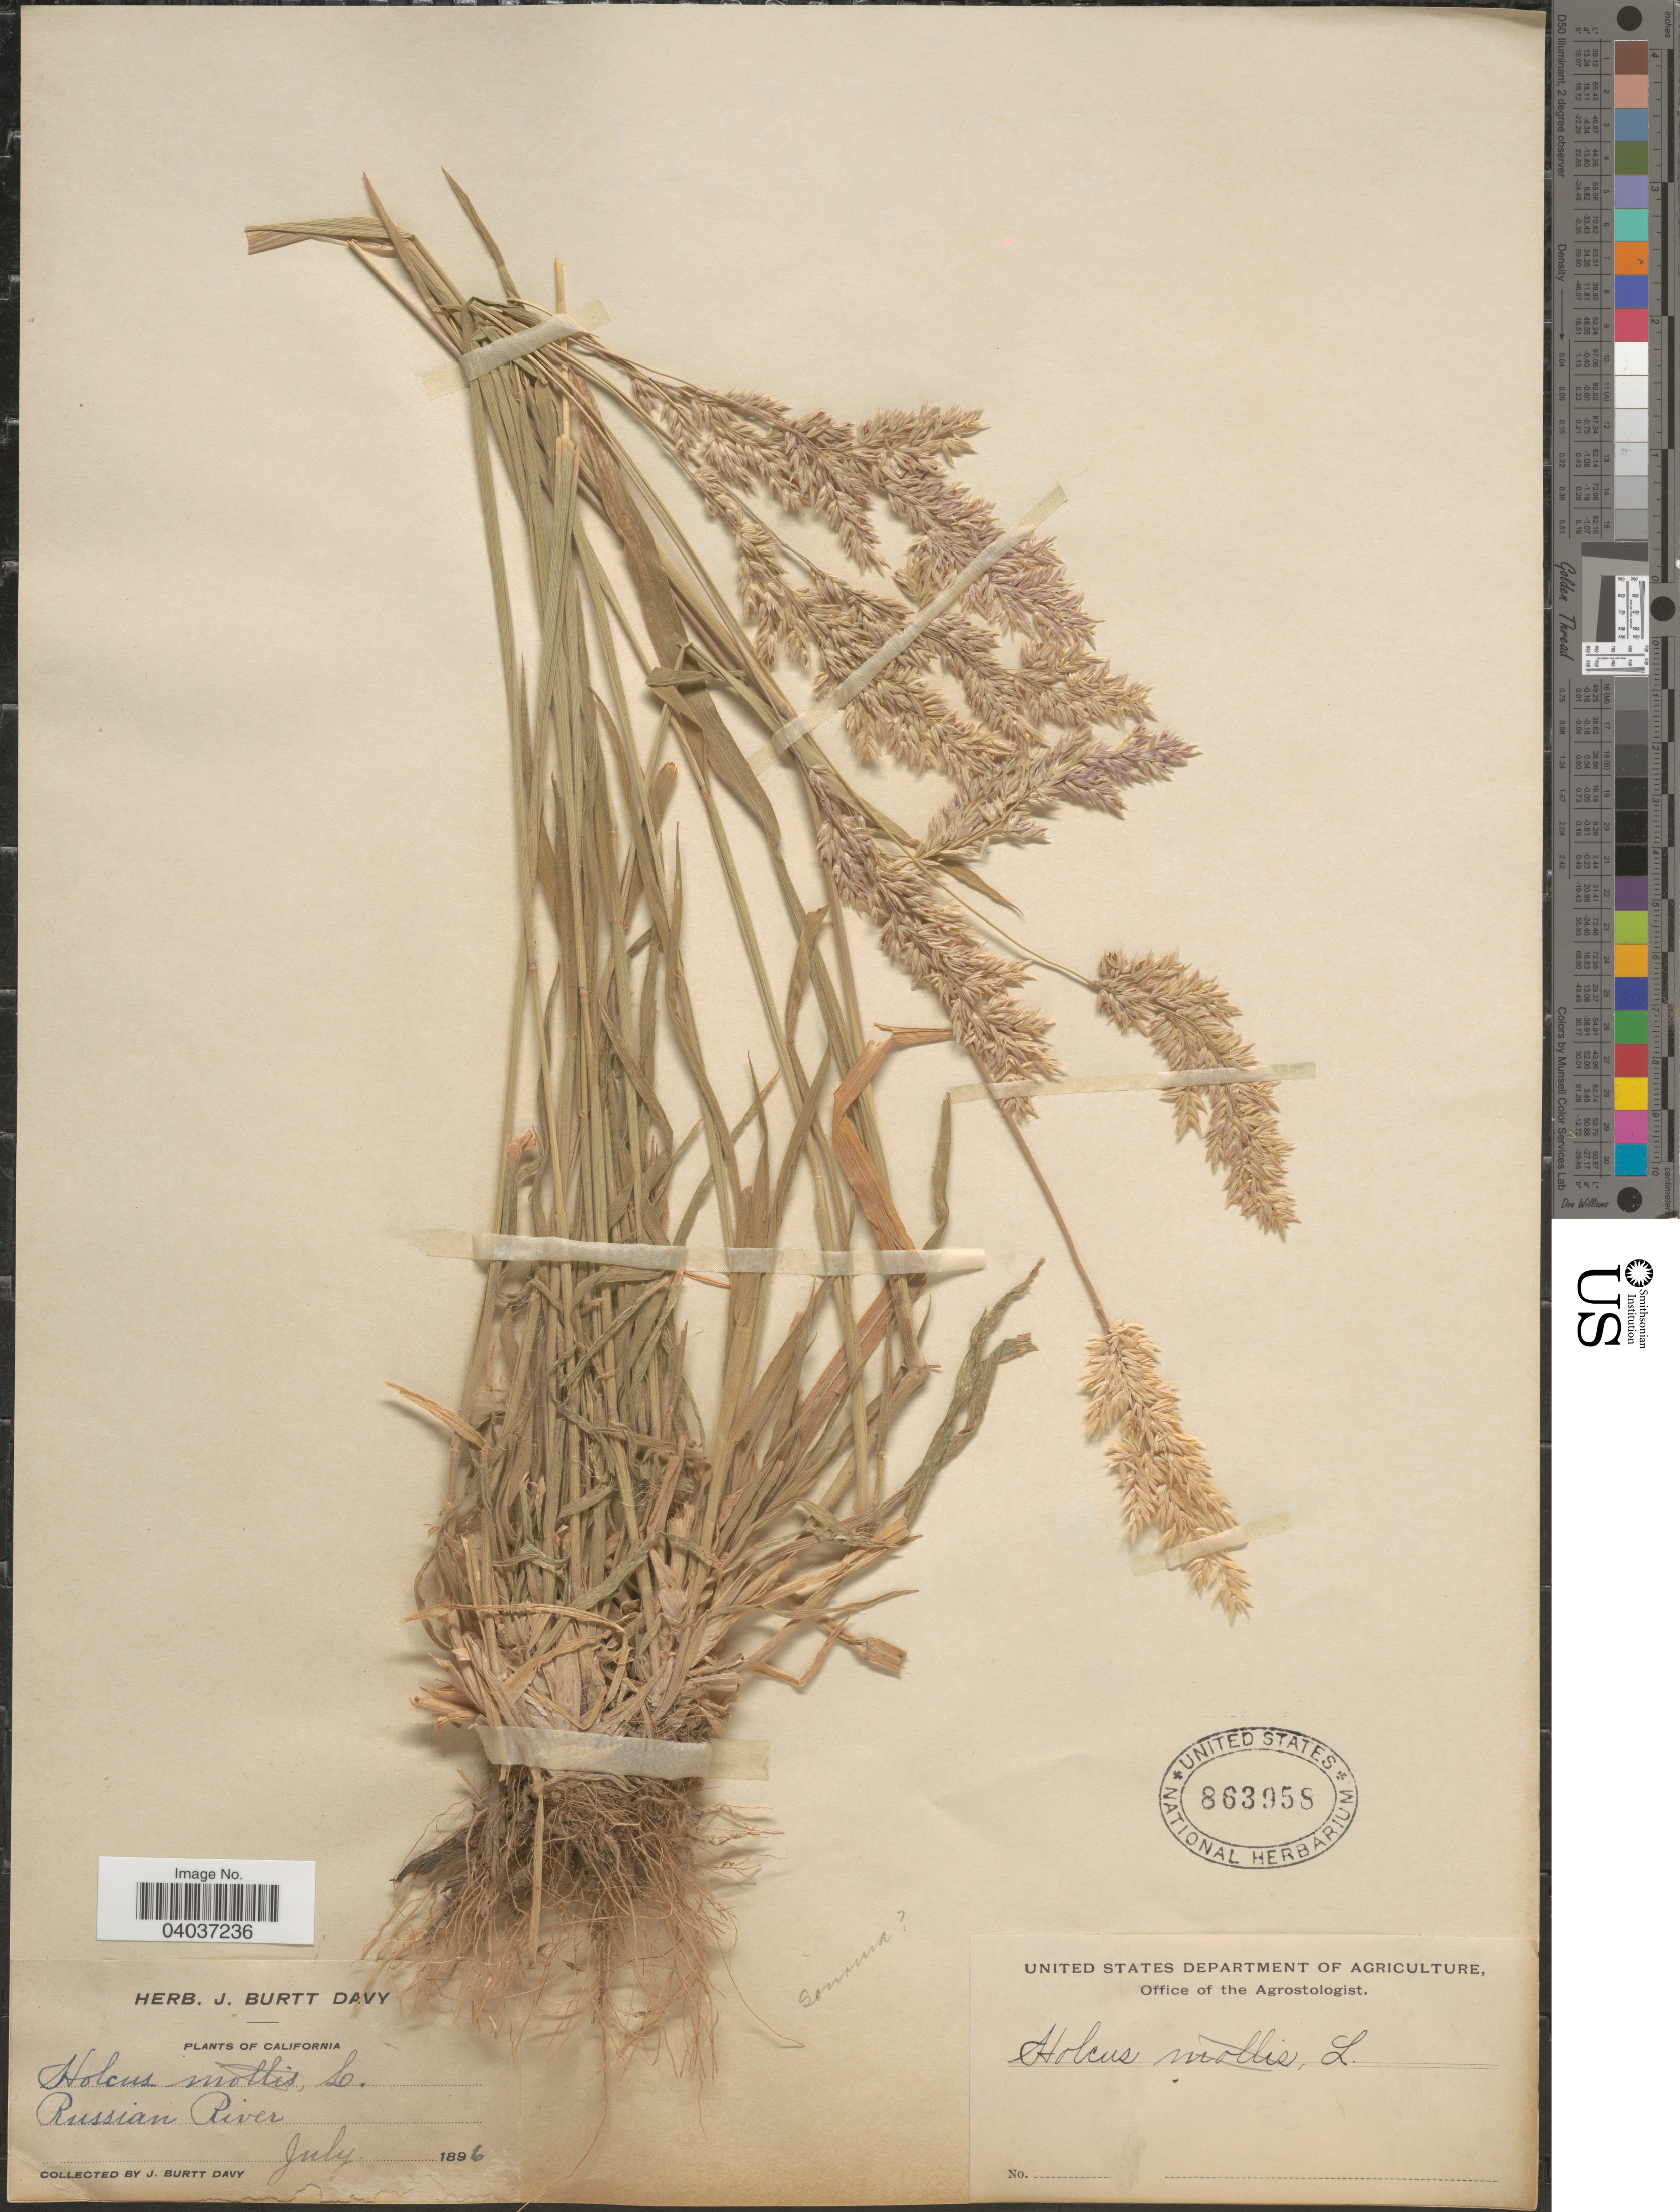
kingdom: Plantae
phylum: Tracheophyta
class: Liliopsida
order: Poales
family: Poaceae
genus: Holcus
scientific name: Holcus lanatus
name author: L.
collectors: J. Burtt Davy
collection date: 1896-07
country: United States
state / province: California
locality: Russian River.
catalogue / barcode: US 863958